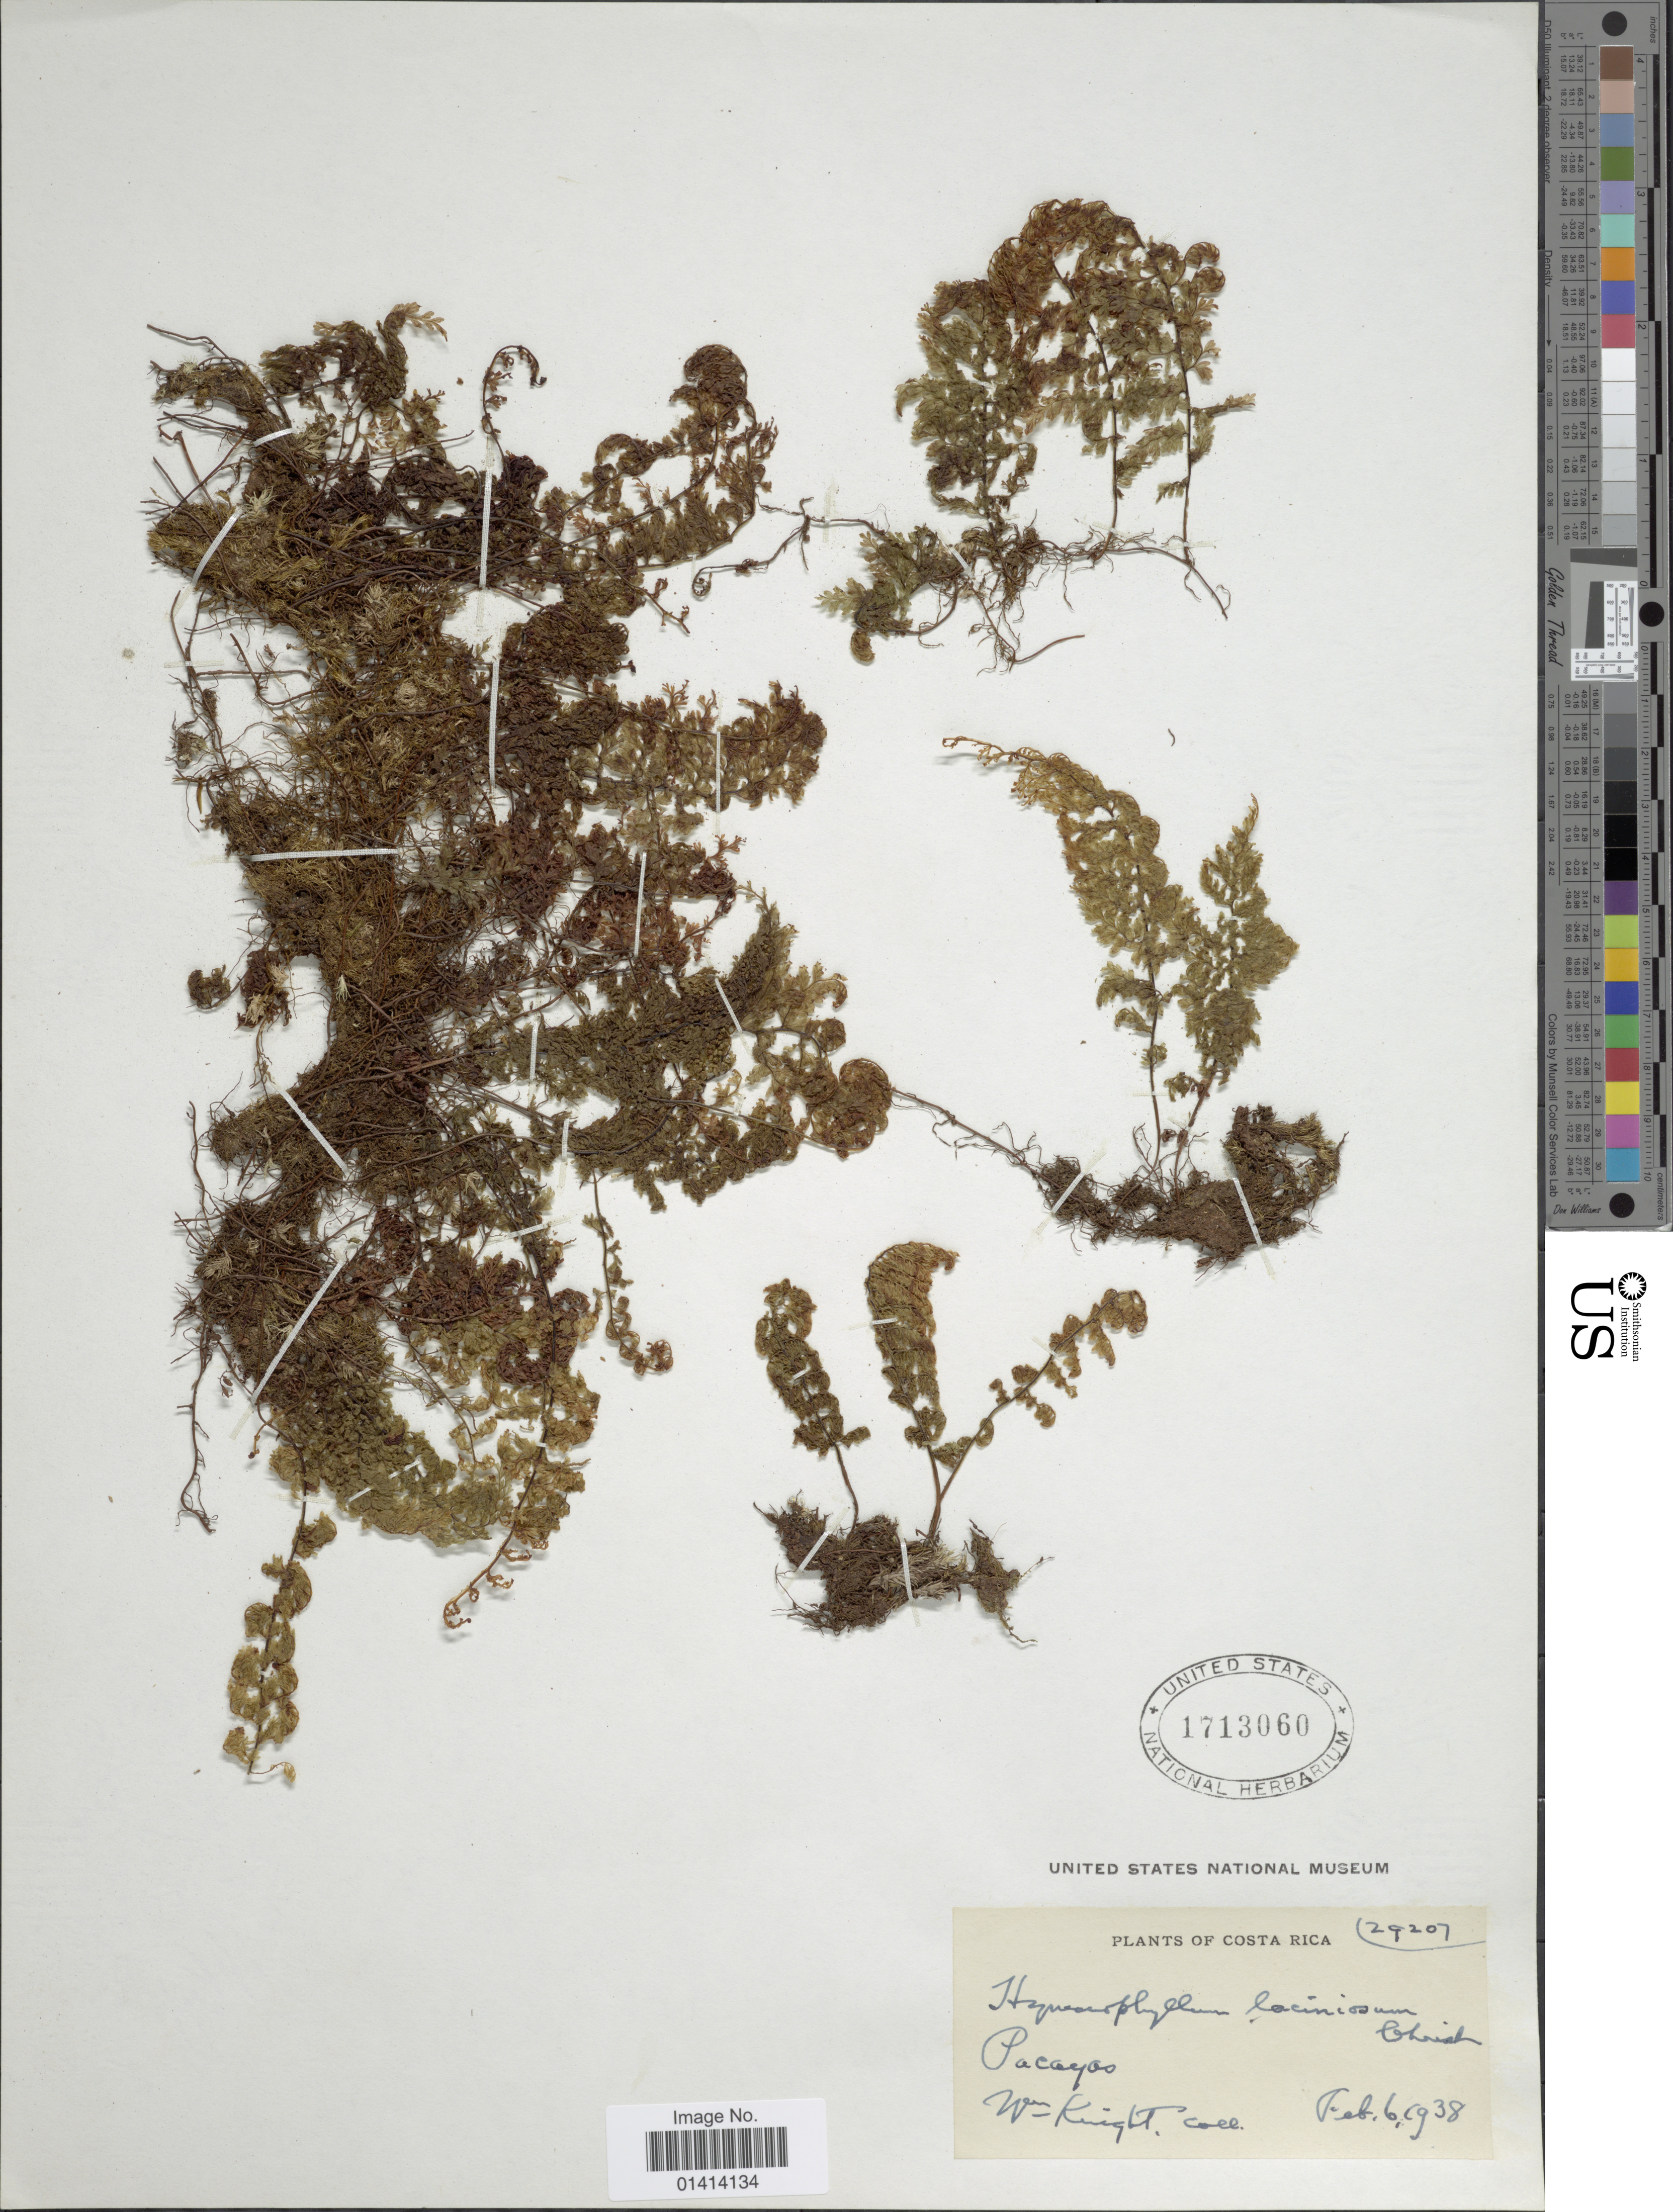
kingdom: Plantae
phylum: Tracheophyta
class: Polypodiopsida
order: Hymenophyllales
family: Hymenophyllaceae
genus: Hymenophyllum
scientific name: Hymenophyllum myriocarpum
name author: Hook.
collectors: W. Knight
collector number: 29207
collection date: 1938-02-06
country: Costa Rica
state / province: Cartago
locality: Pacayas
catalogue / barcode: US 1713060